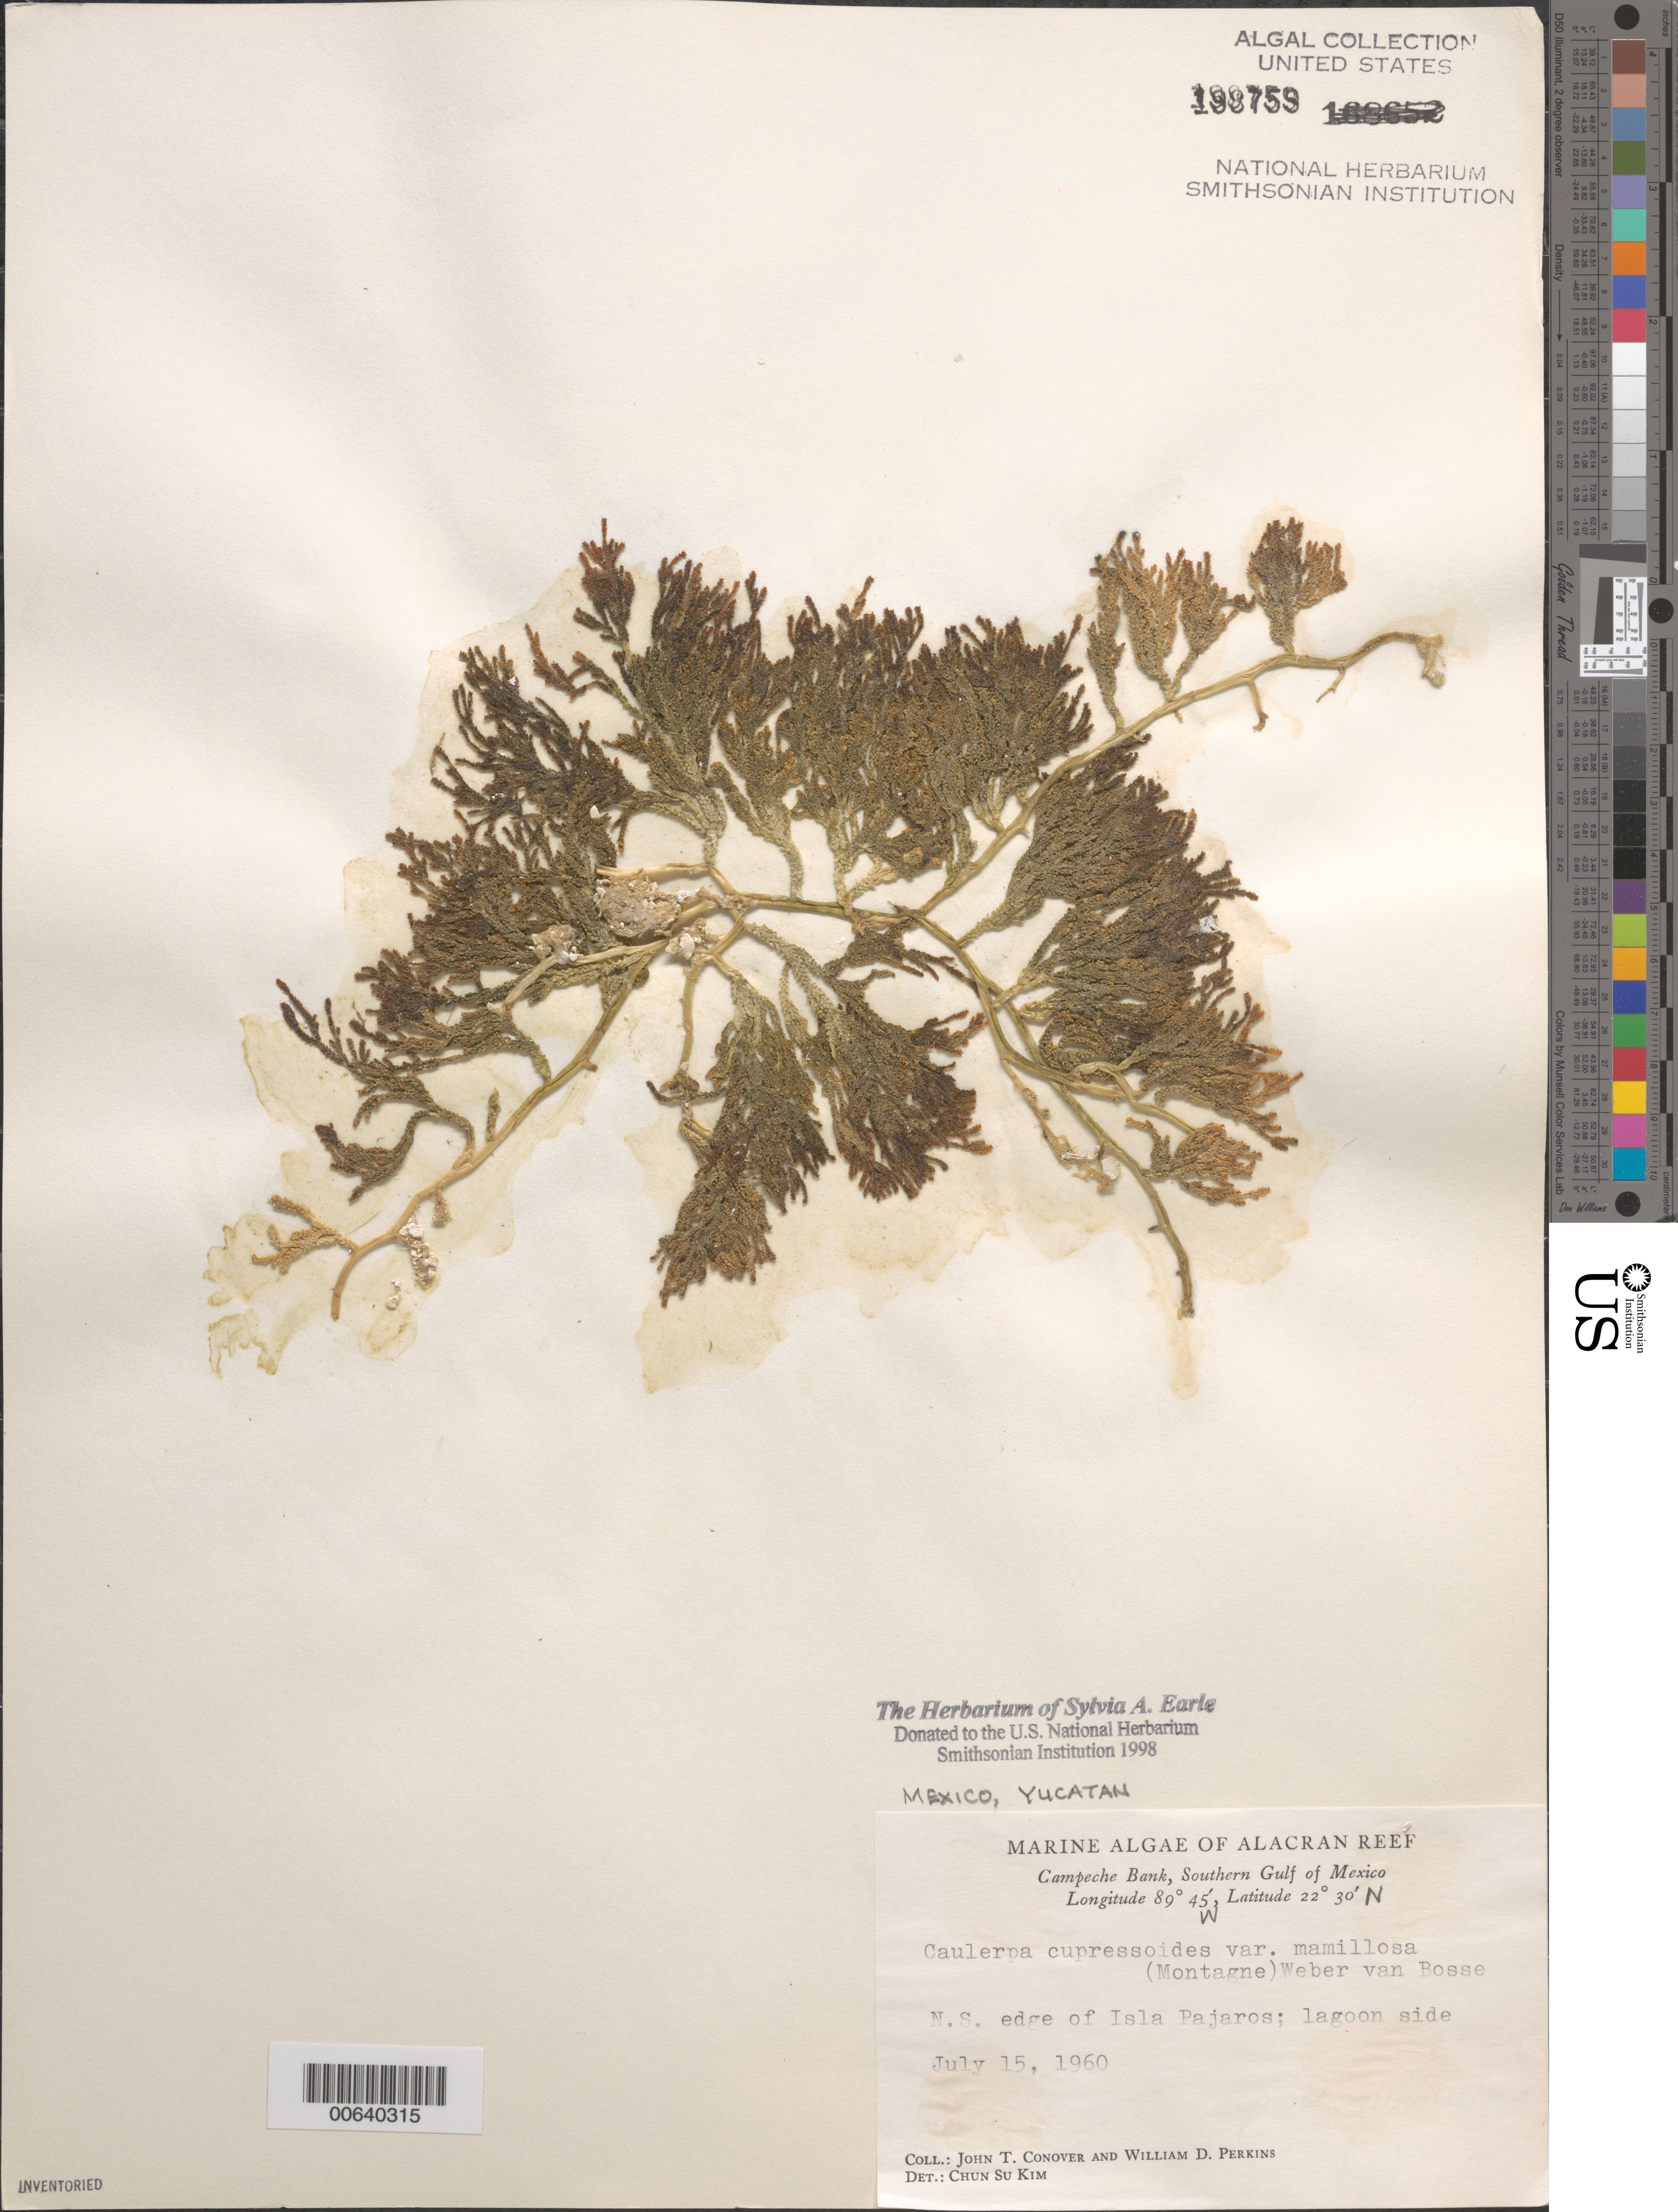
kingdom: Plantae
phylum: Chlorophyta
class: Ulvophyceae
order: Bryopsidales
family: Caulerpaceae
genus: Caulerpa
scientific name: Caulerpa cupressoides var. mamillosa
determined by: Kim, Chun Su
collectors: J. T. Conover & W. D. Perkins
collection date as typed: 15 Jul 1960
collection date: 1960-07-15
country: Mexico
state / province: Yucatán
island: Isla Pajaros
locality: Alacran Reef, Campeche Bank, southern Gulf of Mexico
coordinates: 22 30' N, 89 45' W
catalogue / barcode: US 198759